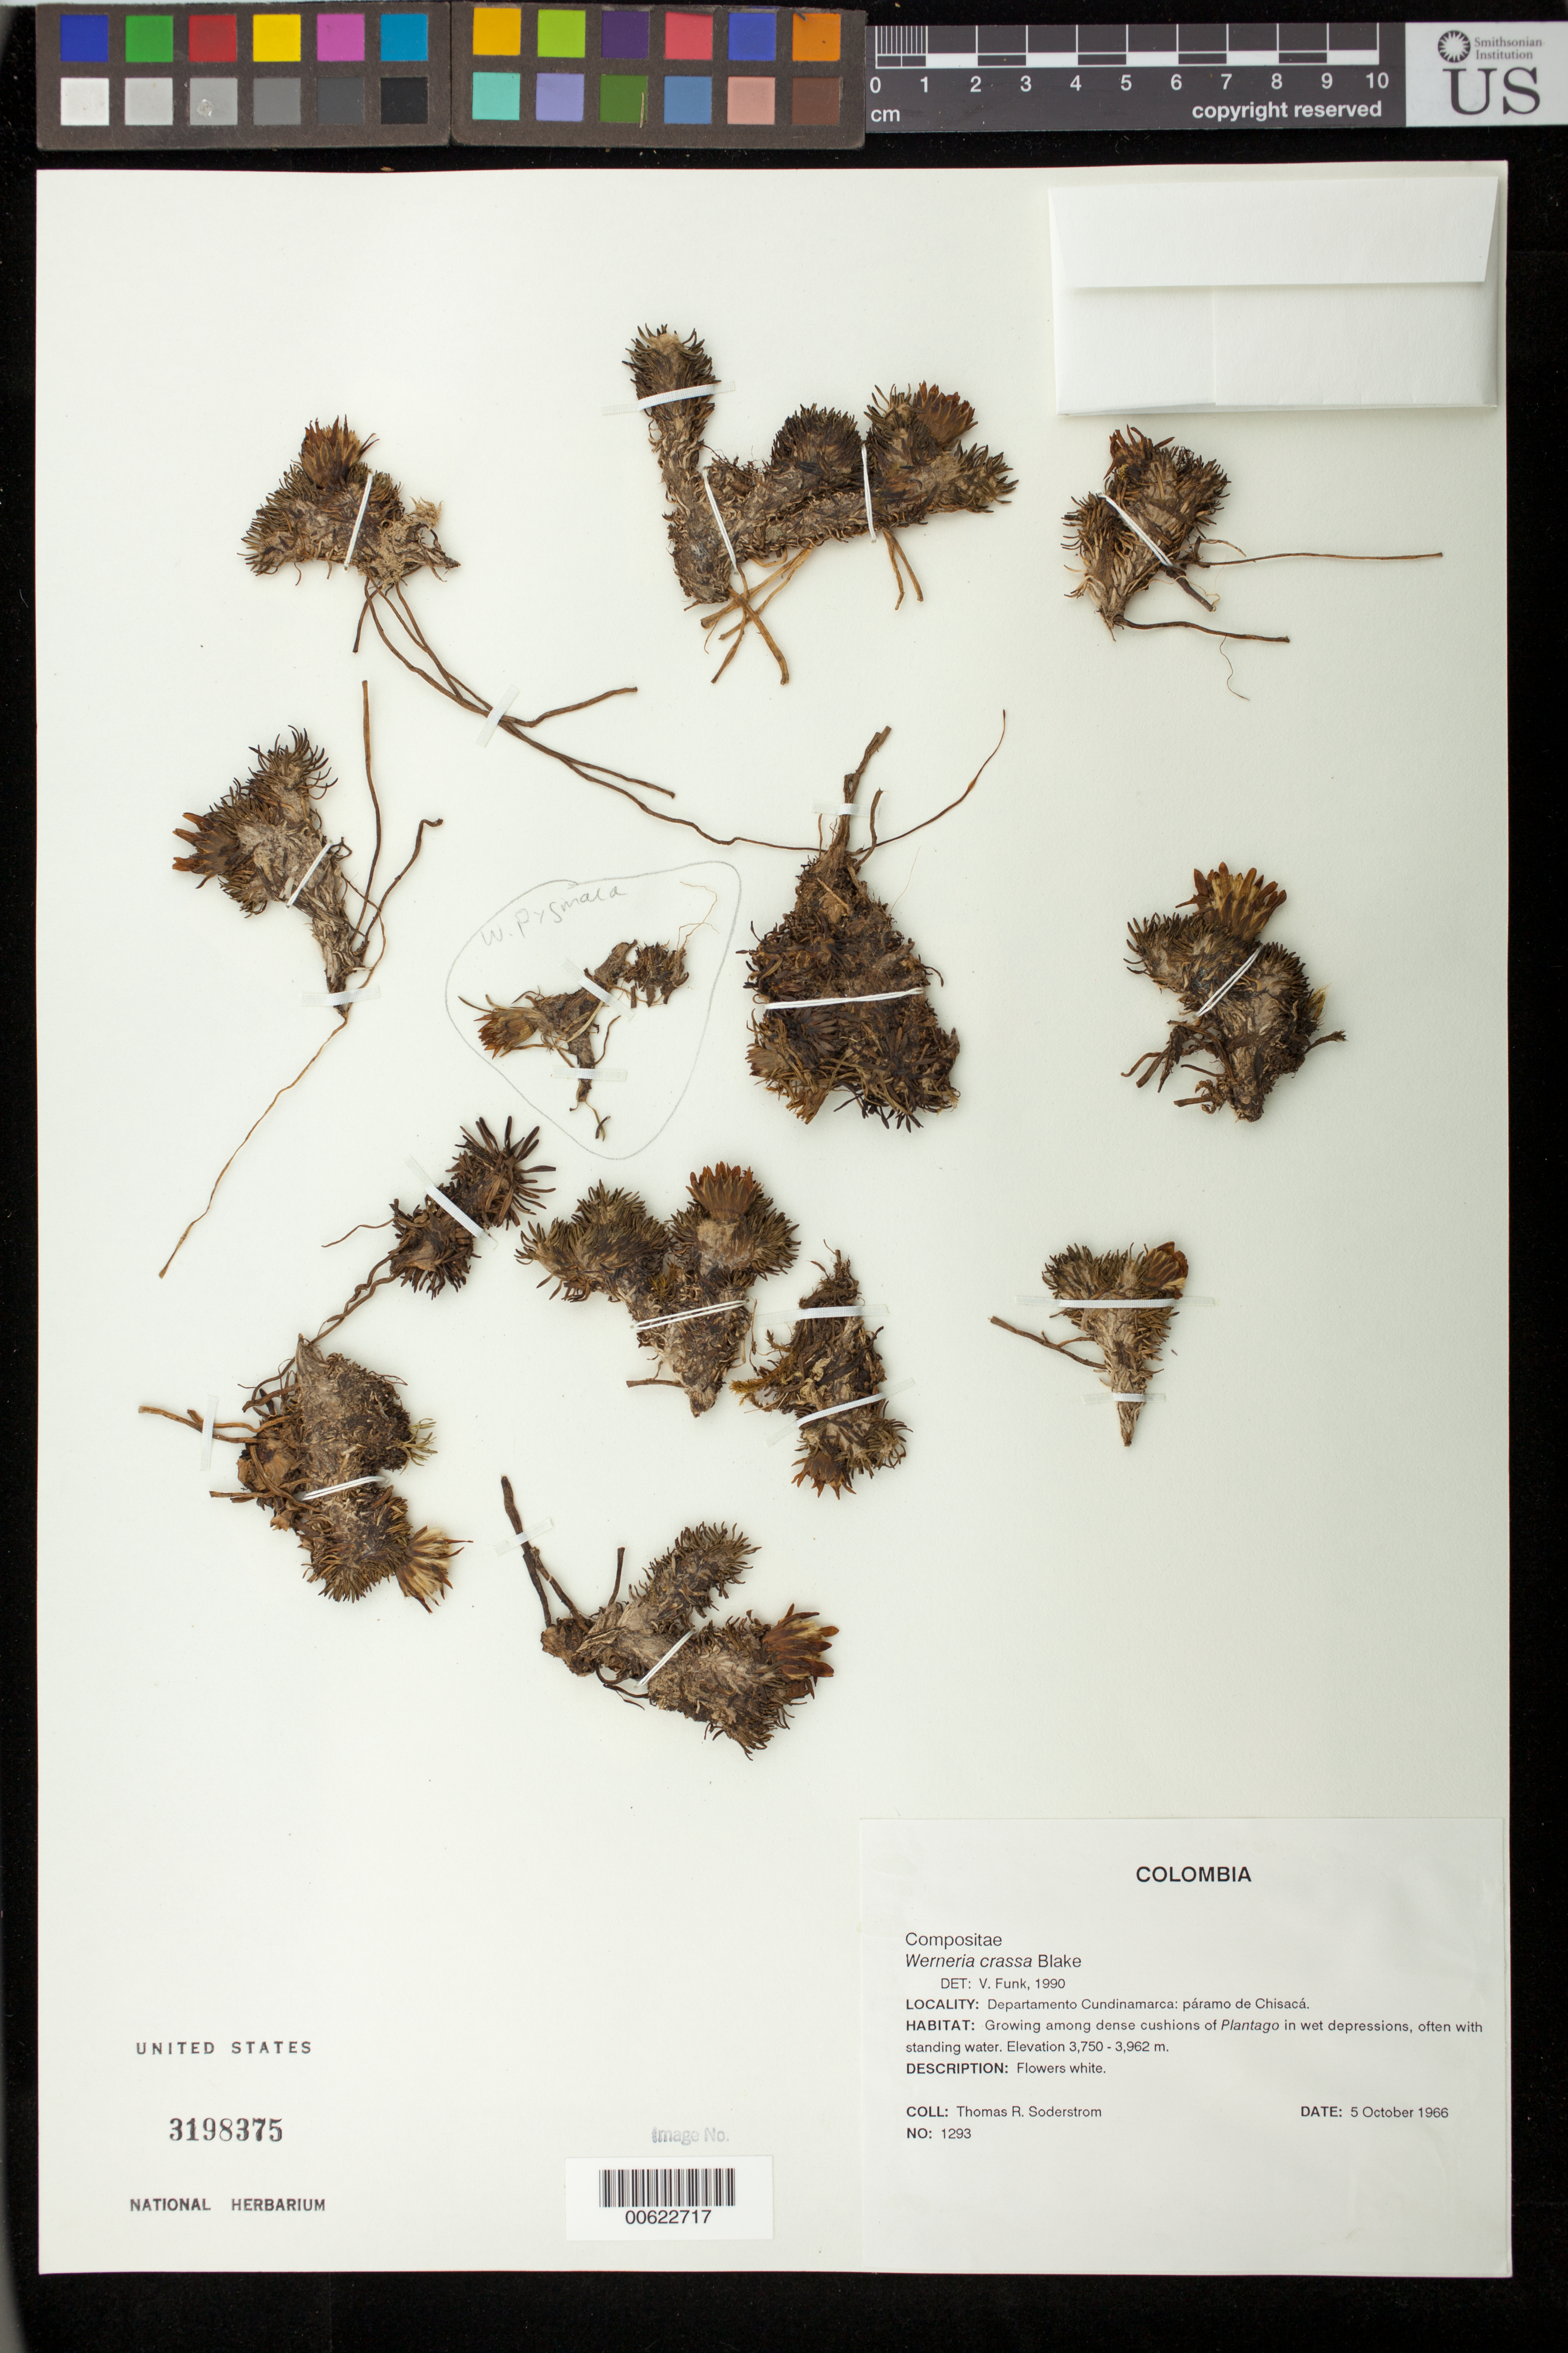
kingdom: Plantae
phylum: Tracheophyta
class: Magnoliopsida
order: Asterales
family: Asteraceae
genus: Xenophyllum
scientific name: Xenophyllum humile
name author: (Kunth) V.A. Funk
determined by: Calvo, Joel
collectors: T. R. Soderstrom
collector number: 1293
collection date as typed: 05 Oct 1966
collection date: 1966-10-05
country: Colombia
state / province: Cundinamarca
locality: Paramo de Chisaca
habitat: Growing among dense cushions of Platago in wet depressions, often iwth standing water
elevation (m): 3656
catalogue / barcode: US 3198375